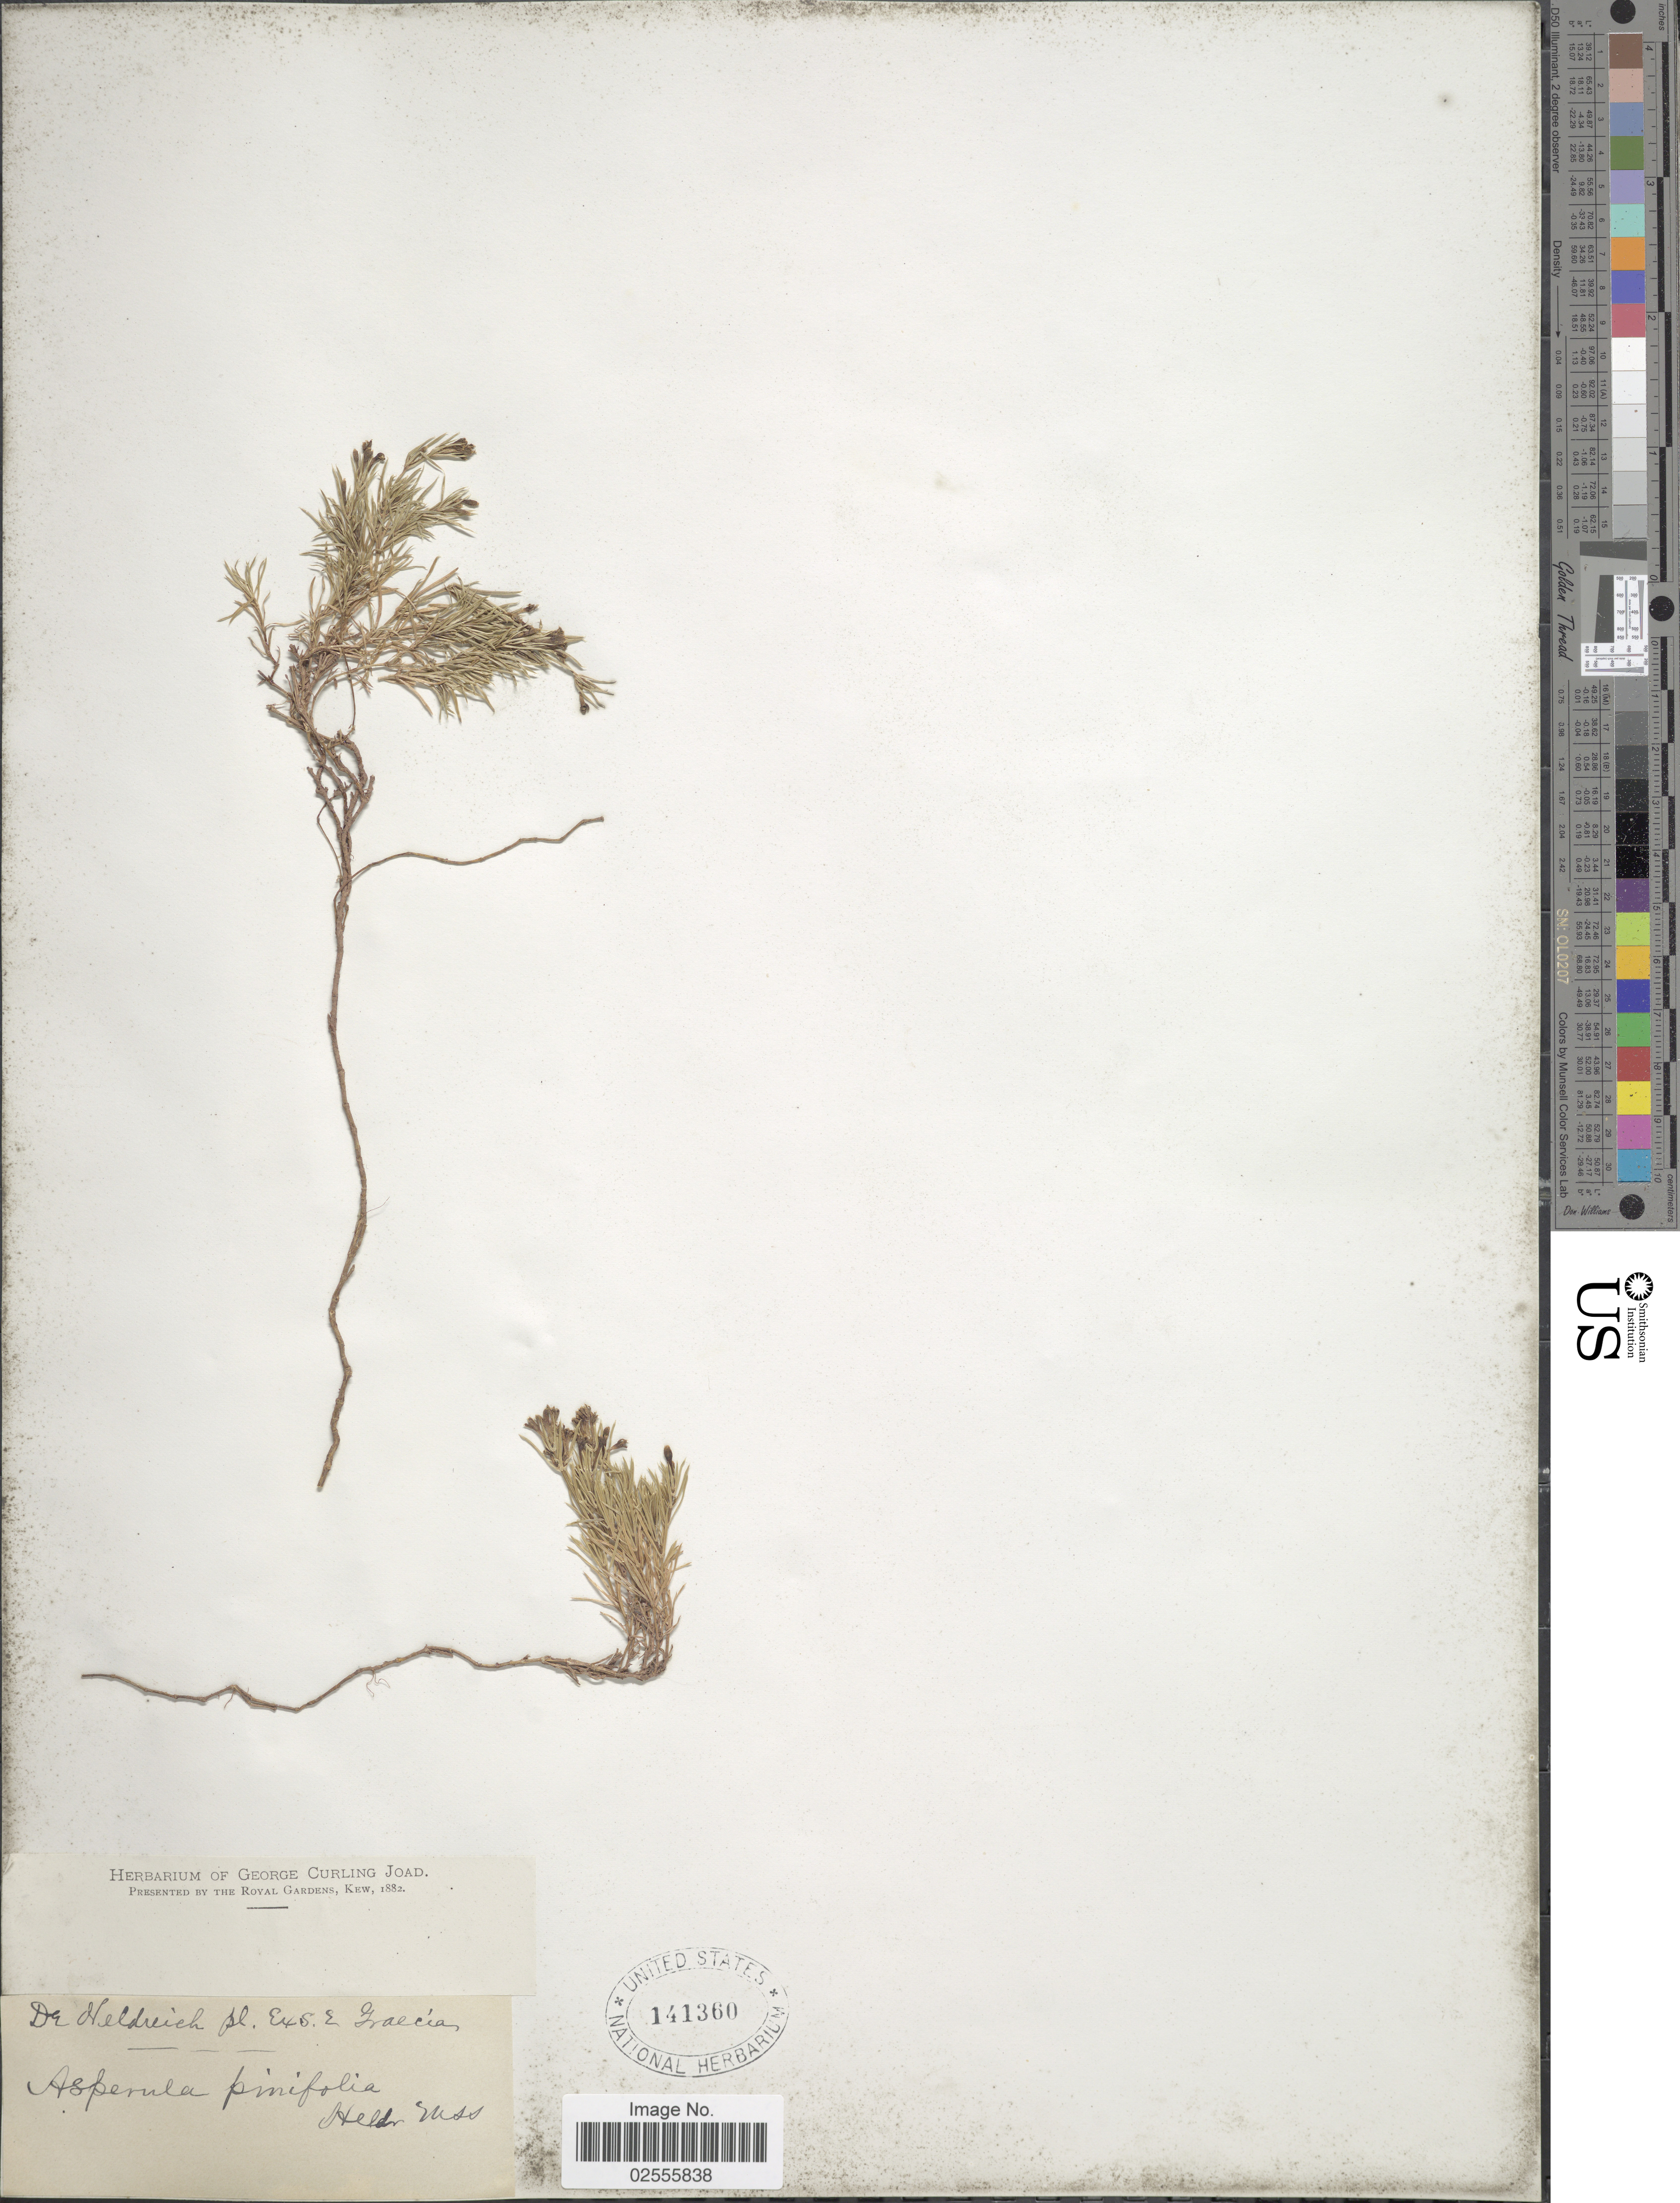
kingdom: Plantae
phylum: Tracheophyta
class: Magnoliopsida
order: Gentianales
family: Rubiaceae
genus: Asperula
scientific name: Asperula pinifolia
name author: (Boiss.) Ehrend. & Schönb.-Tem.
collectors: T. H. von Heldreich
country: Greece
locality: S. E. Graecia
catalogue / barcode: US 141360